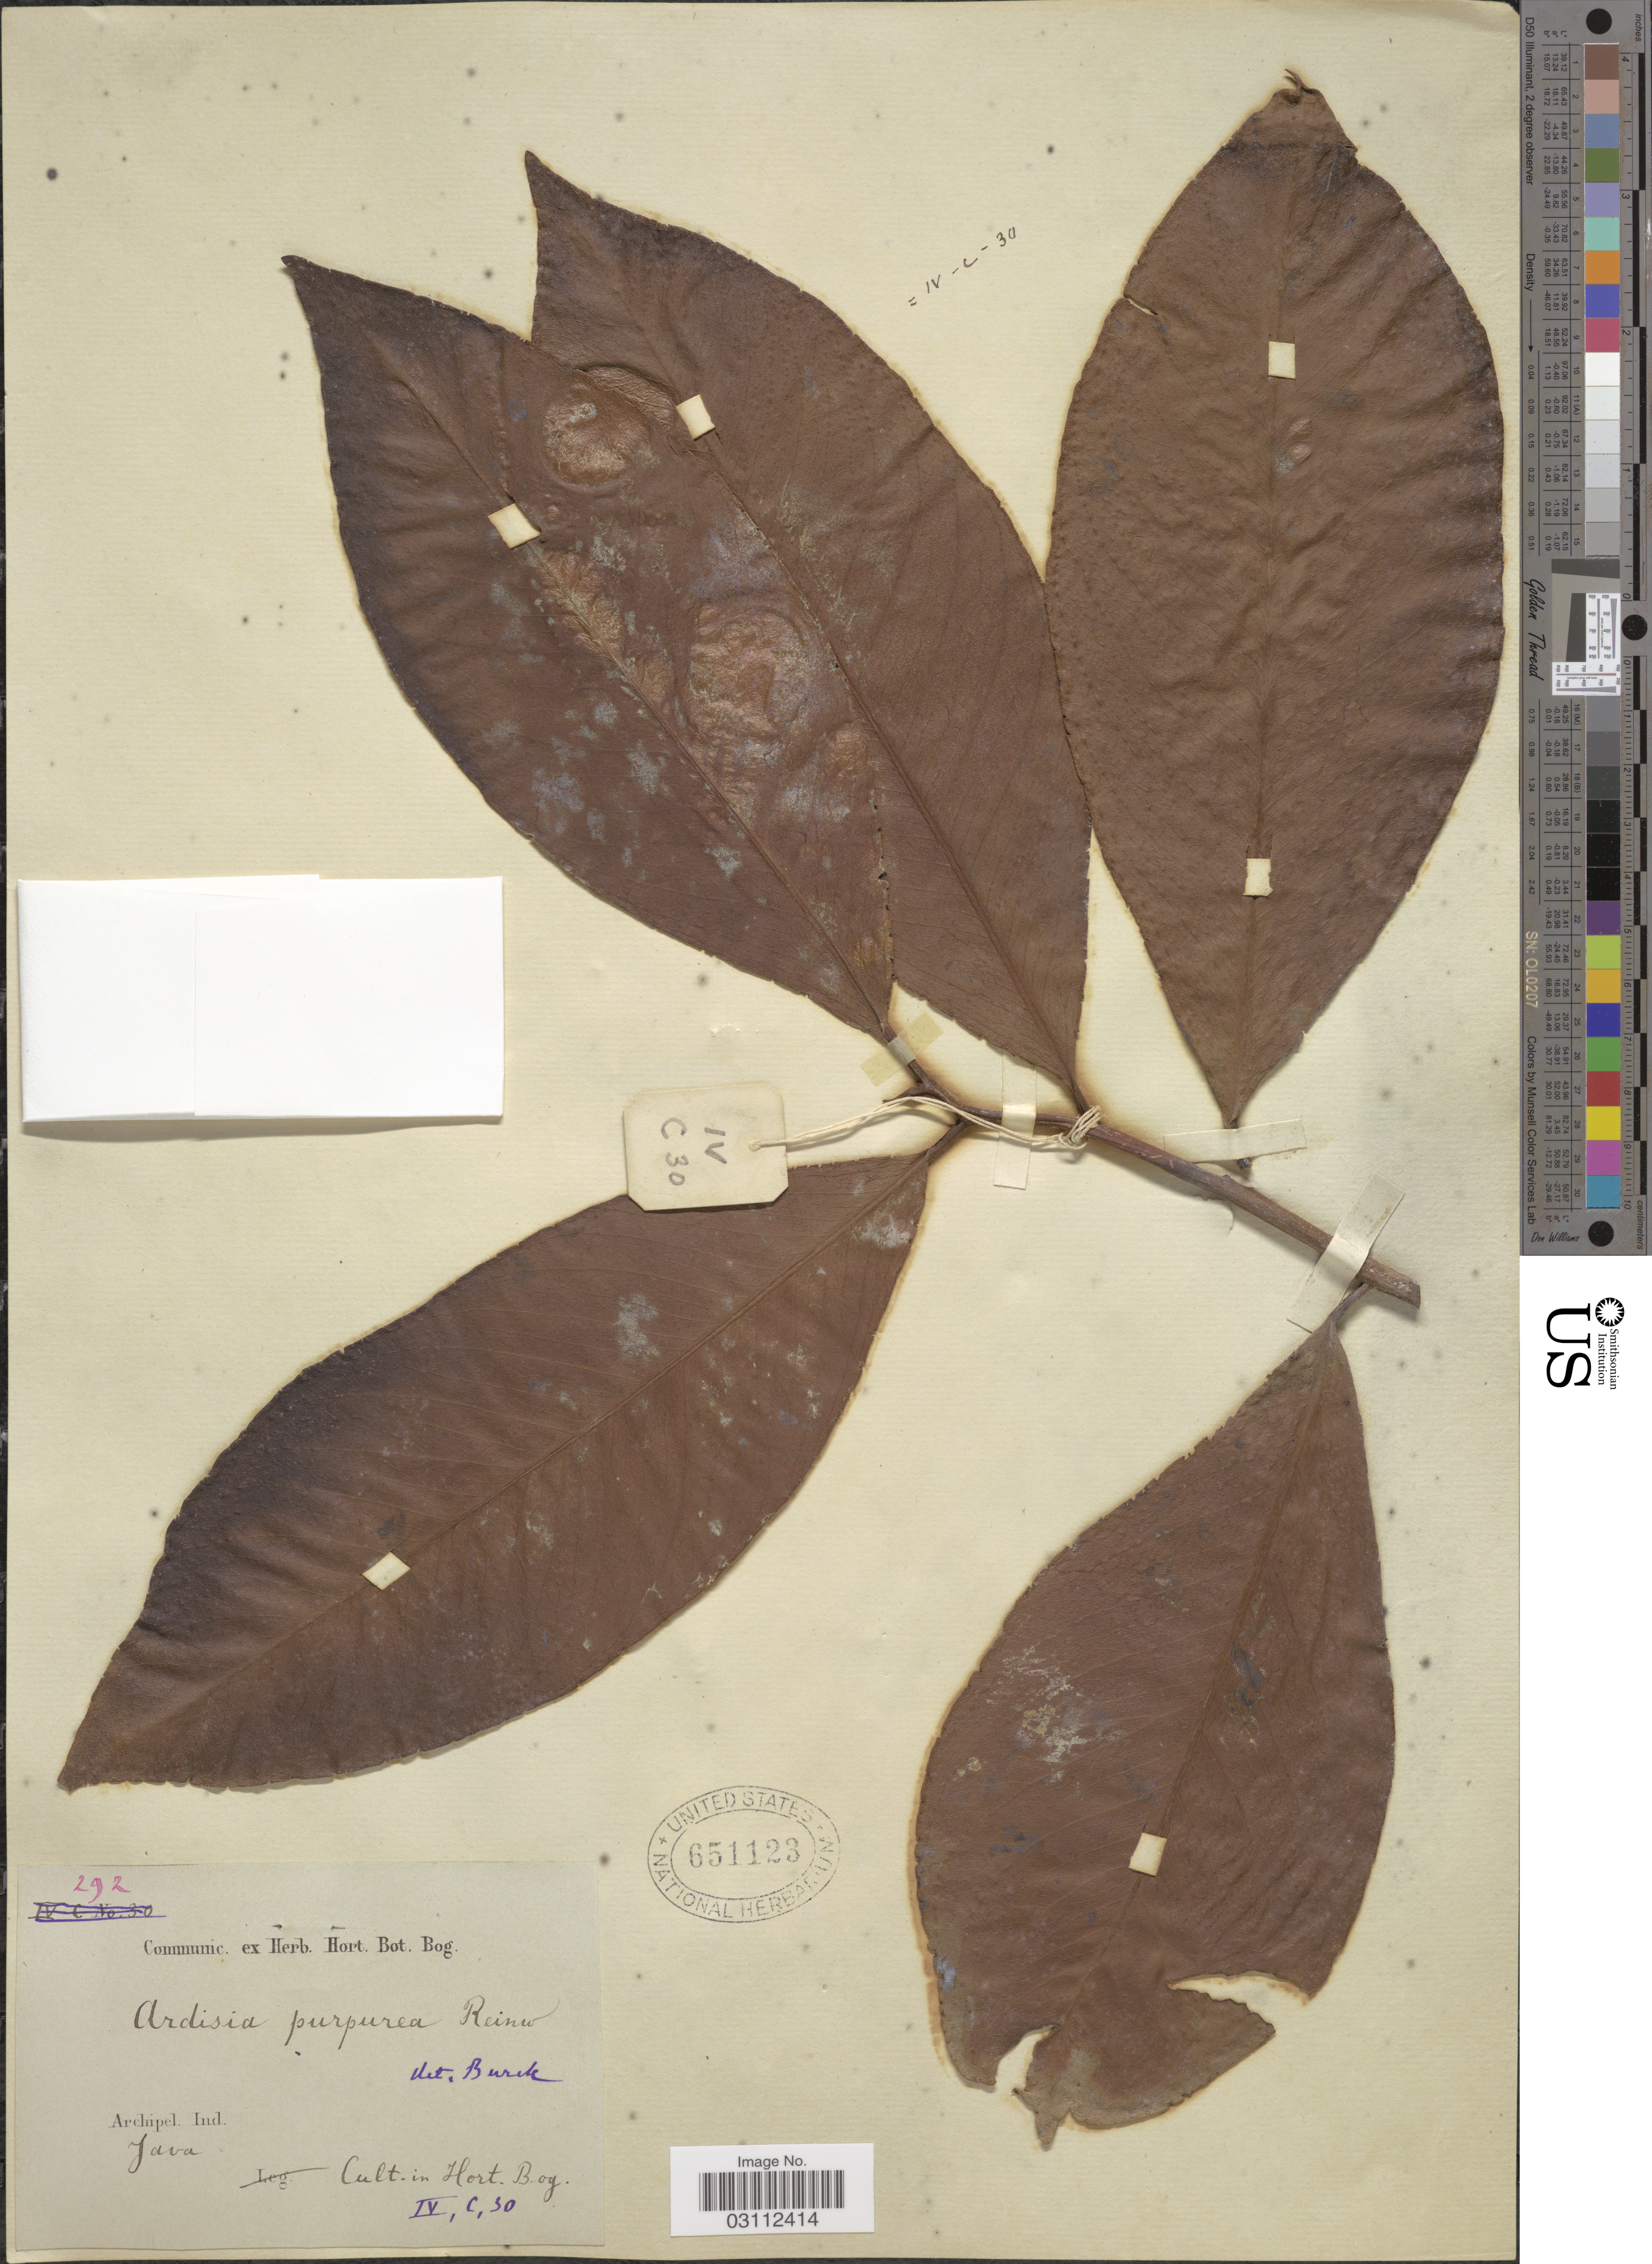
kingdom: Plantae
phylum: Tracheophyta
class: Magnoliopsida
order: Ericales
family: Primulaceae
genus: Ardisia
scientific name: Ardisia lanceolata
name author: Roxb.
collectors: ex herb. Hort. Bot. Bog.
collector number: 292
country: Indonesia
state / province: Java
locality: Archipel. Ind. Java. Cult. in Hort. Bog. IV, C, 30.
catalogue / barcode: US 651123